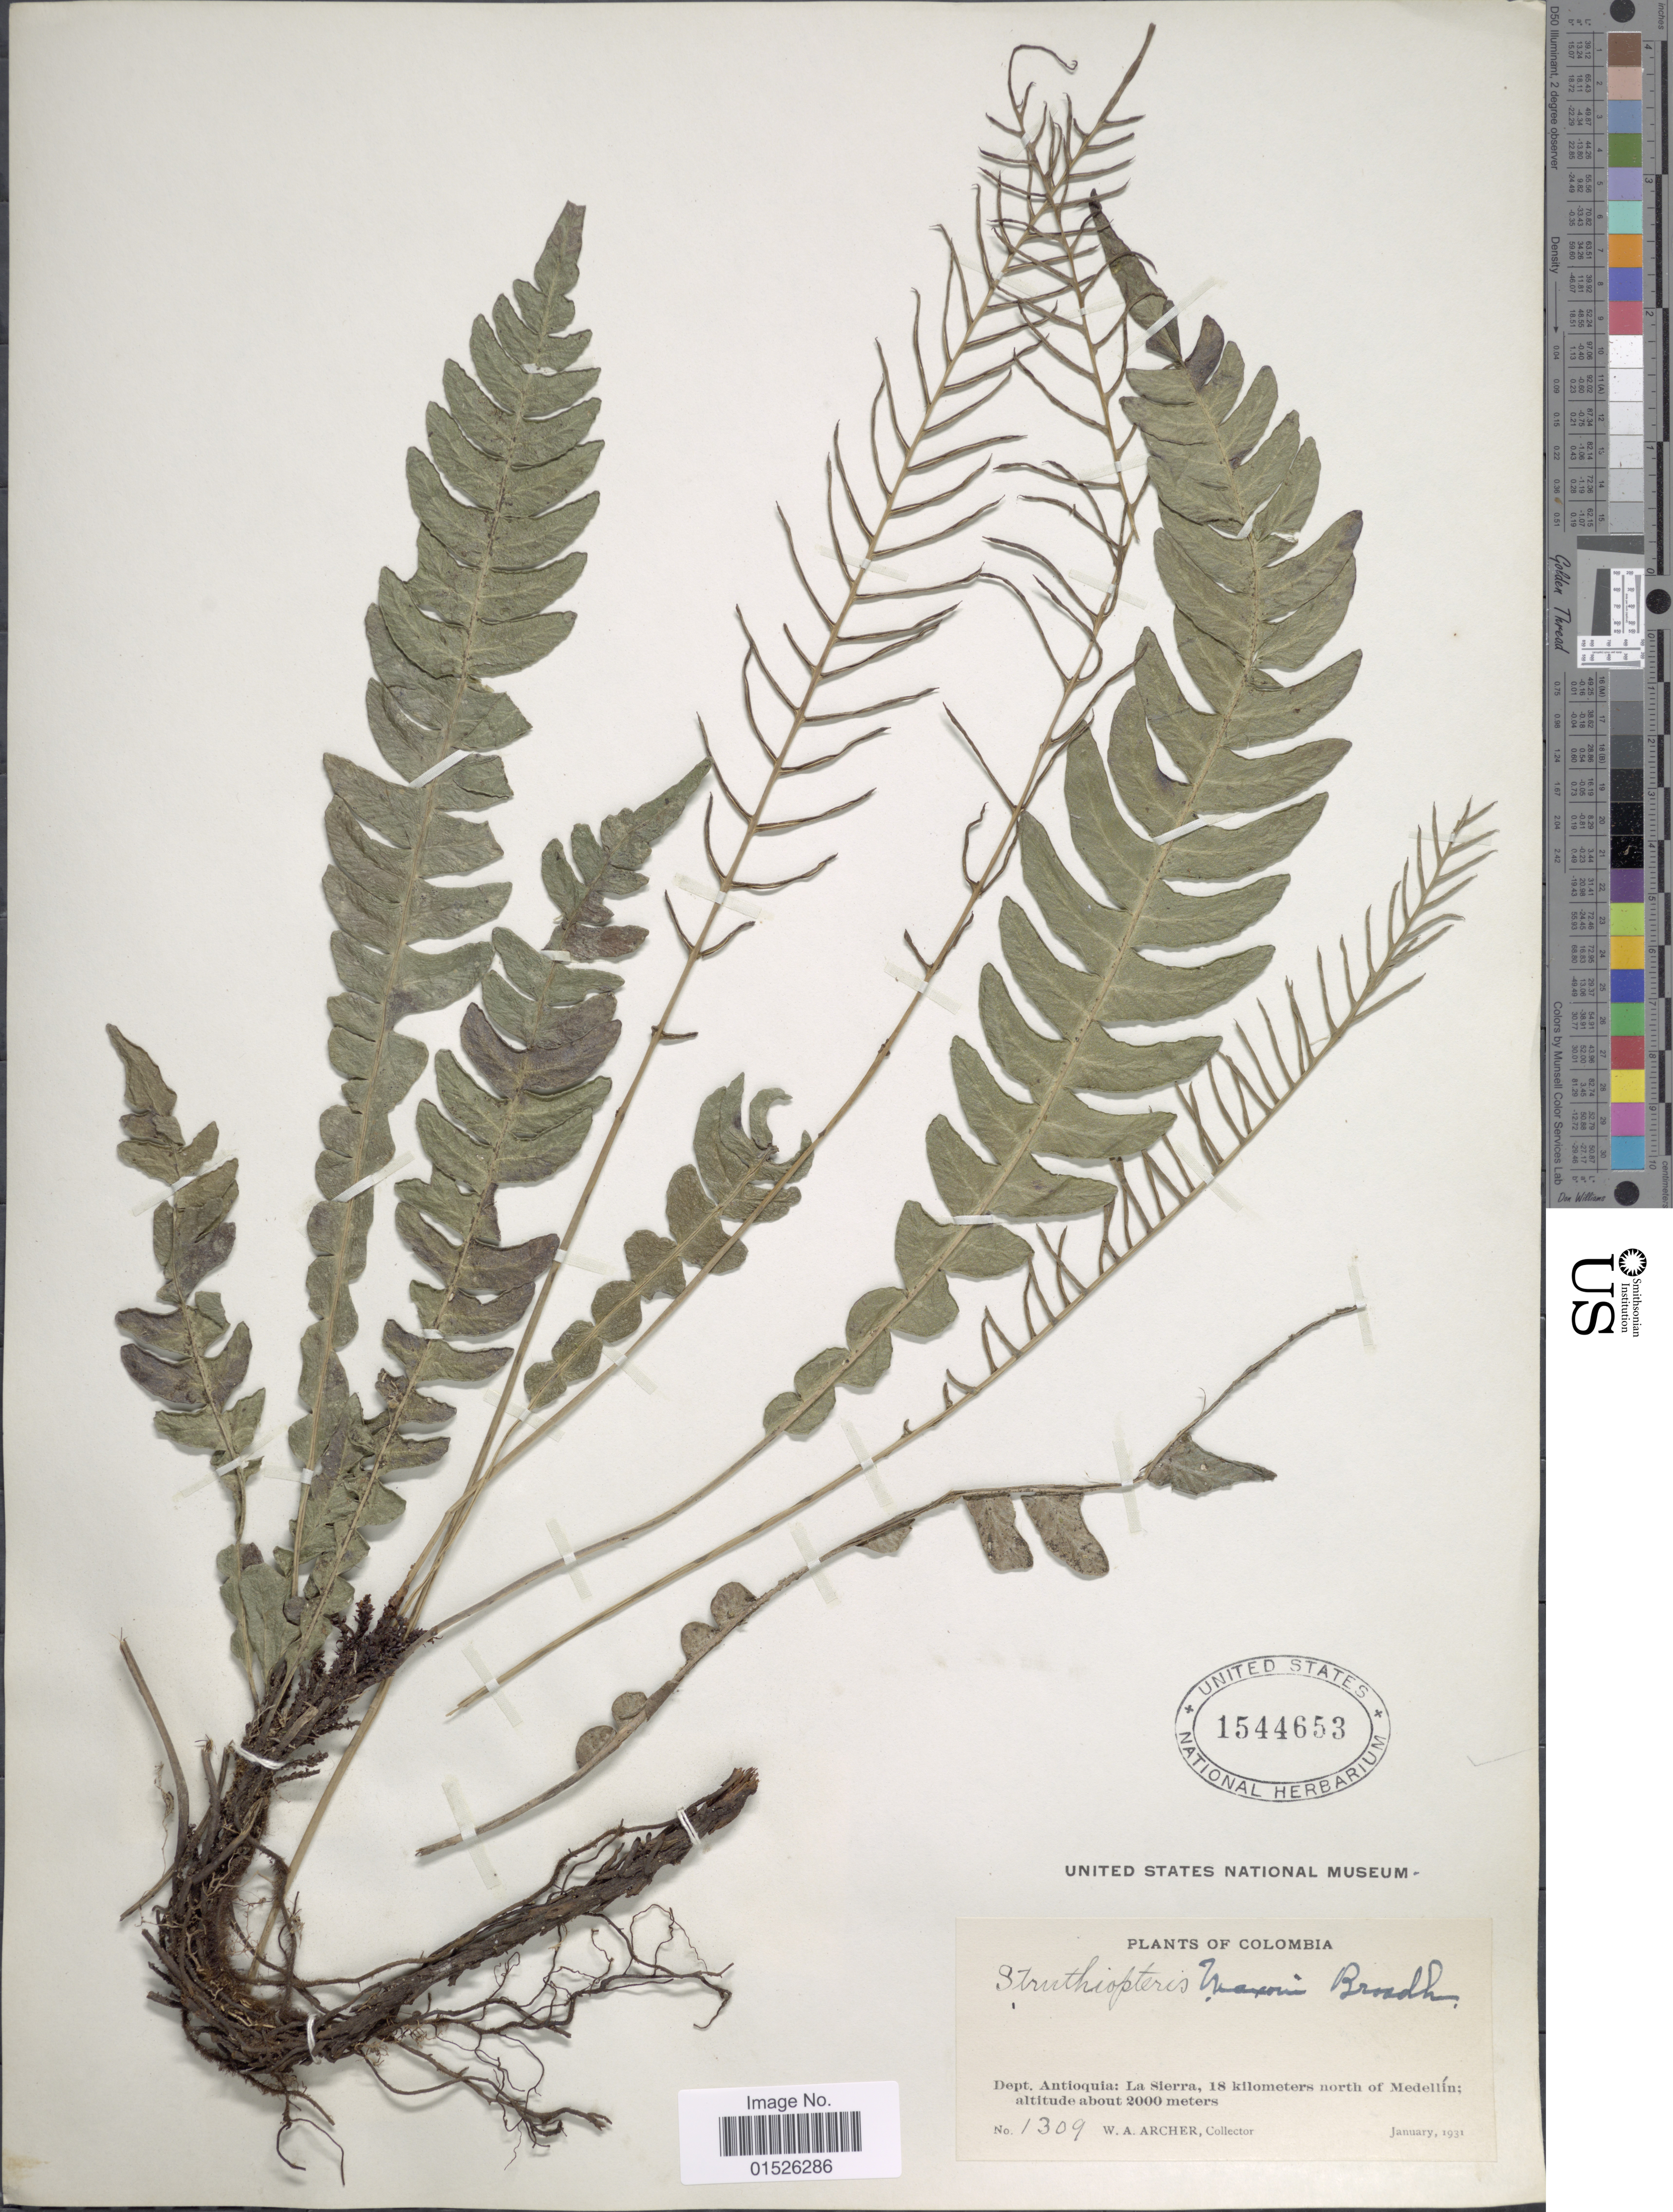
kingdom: Plantae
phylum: Tracheophyta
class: Polypodiopsida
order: Polypodiales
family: Blechnaceae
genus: Blechnum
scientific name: Blechnum lehmannii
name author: Hieron.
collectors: W. A. Archer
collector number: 1309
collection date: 1931-01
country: Colombia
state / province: Antioquia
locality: Colombia, Dept. Antioquia: La Sierra, 18 kilometers north of Medellin.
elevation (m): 2000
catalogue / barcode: US 1544653